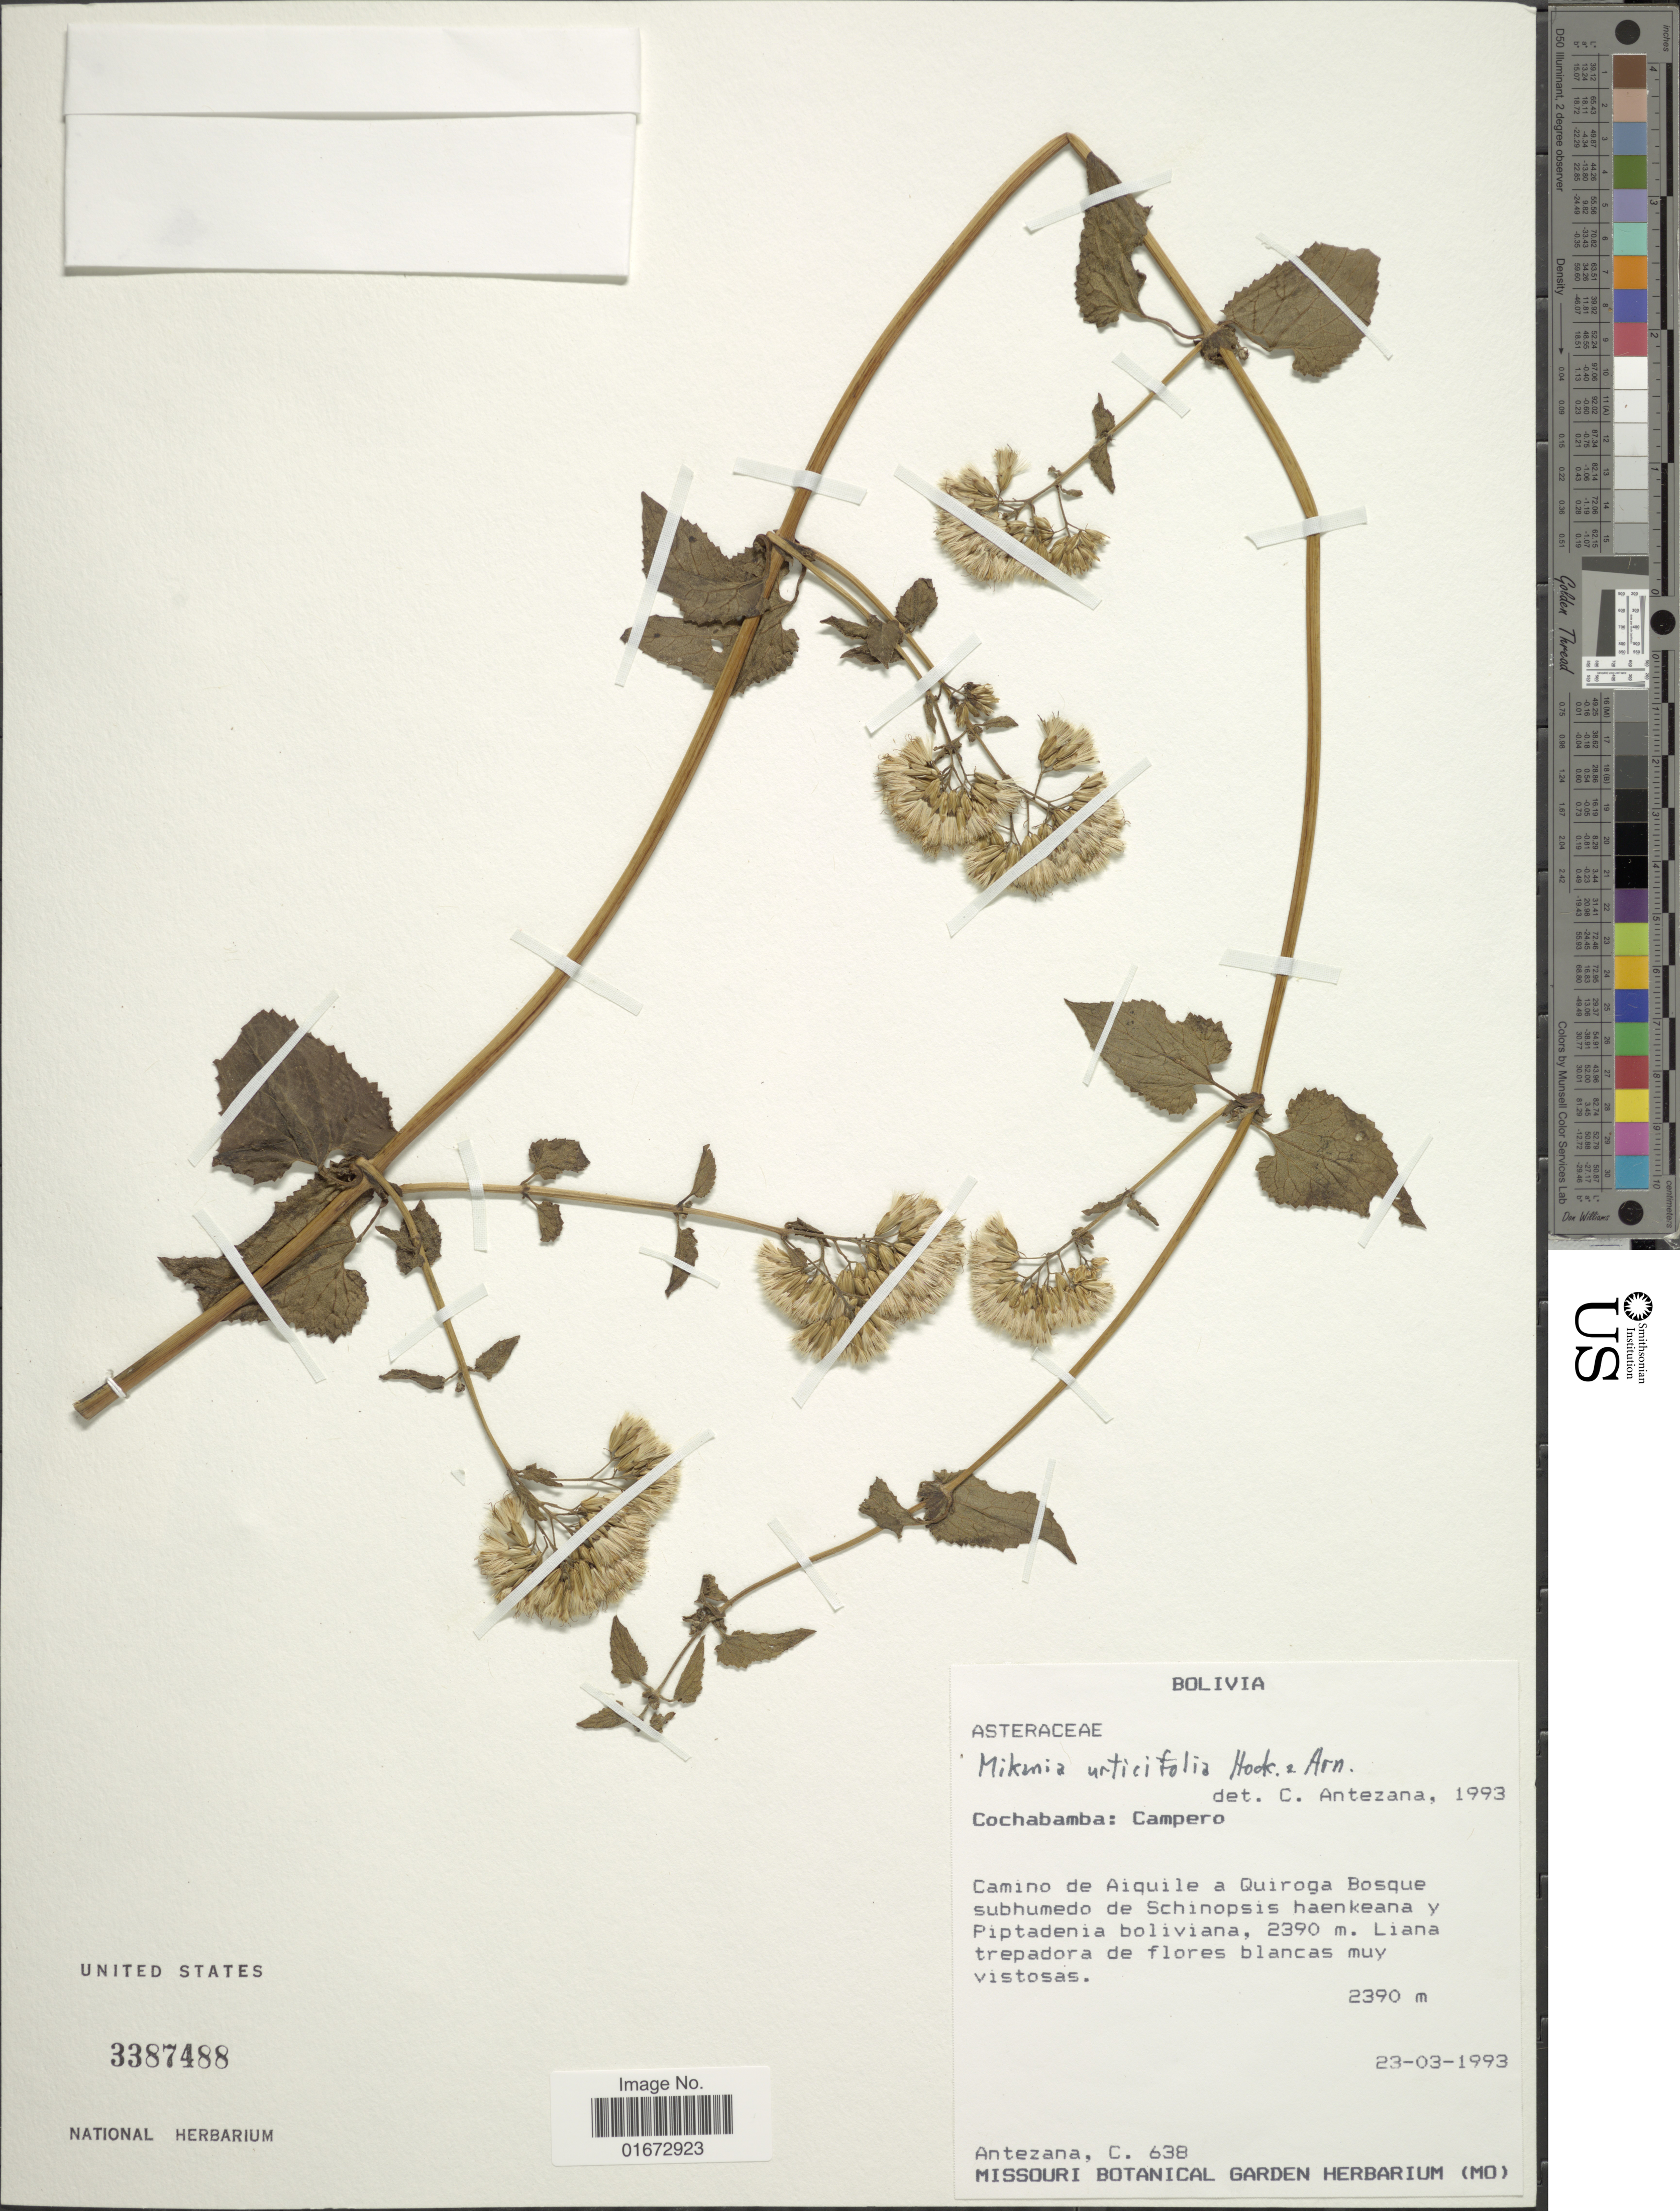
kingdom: Plantae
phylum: Tracheophyta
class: Magnoliopsida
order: Asterales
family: Asteraceae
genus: Mikania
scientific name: Mikania urticifolia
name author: Hook. & Arn.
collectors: C. Antezana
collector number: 638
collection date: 1993-03-23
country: Bolivia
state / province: Cochabamba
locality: Cochabamba: Campero. Camino de Aiquile a Quiroga Bosque subhumedo de Schinopsis haenkeana y Piptadenia boliviana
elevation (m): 2390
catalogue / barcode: US 3387488